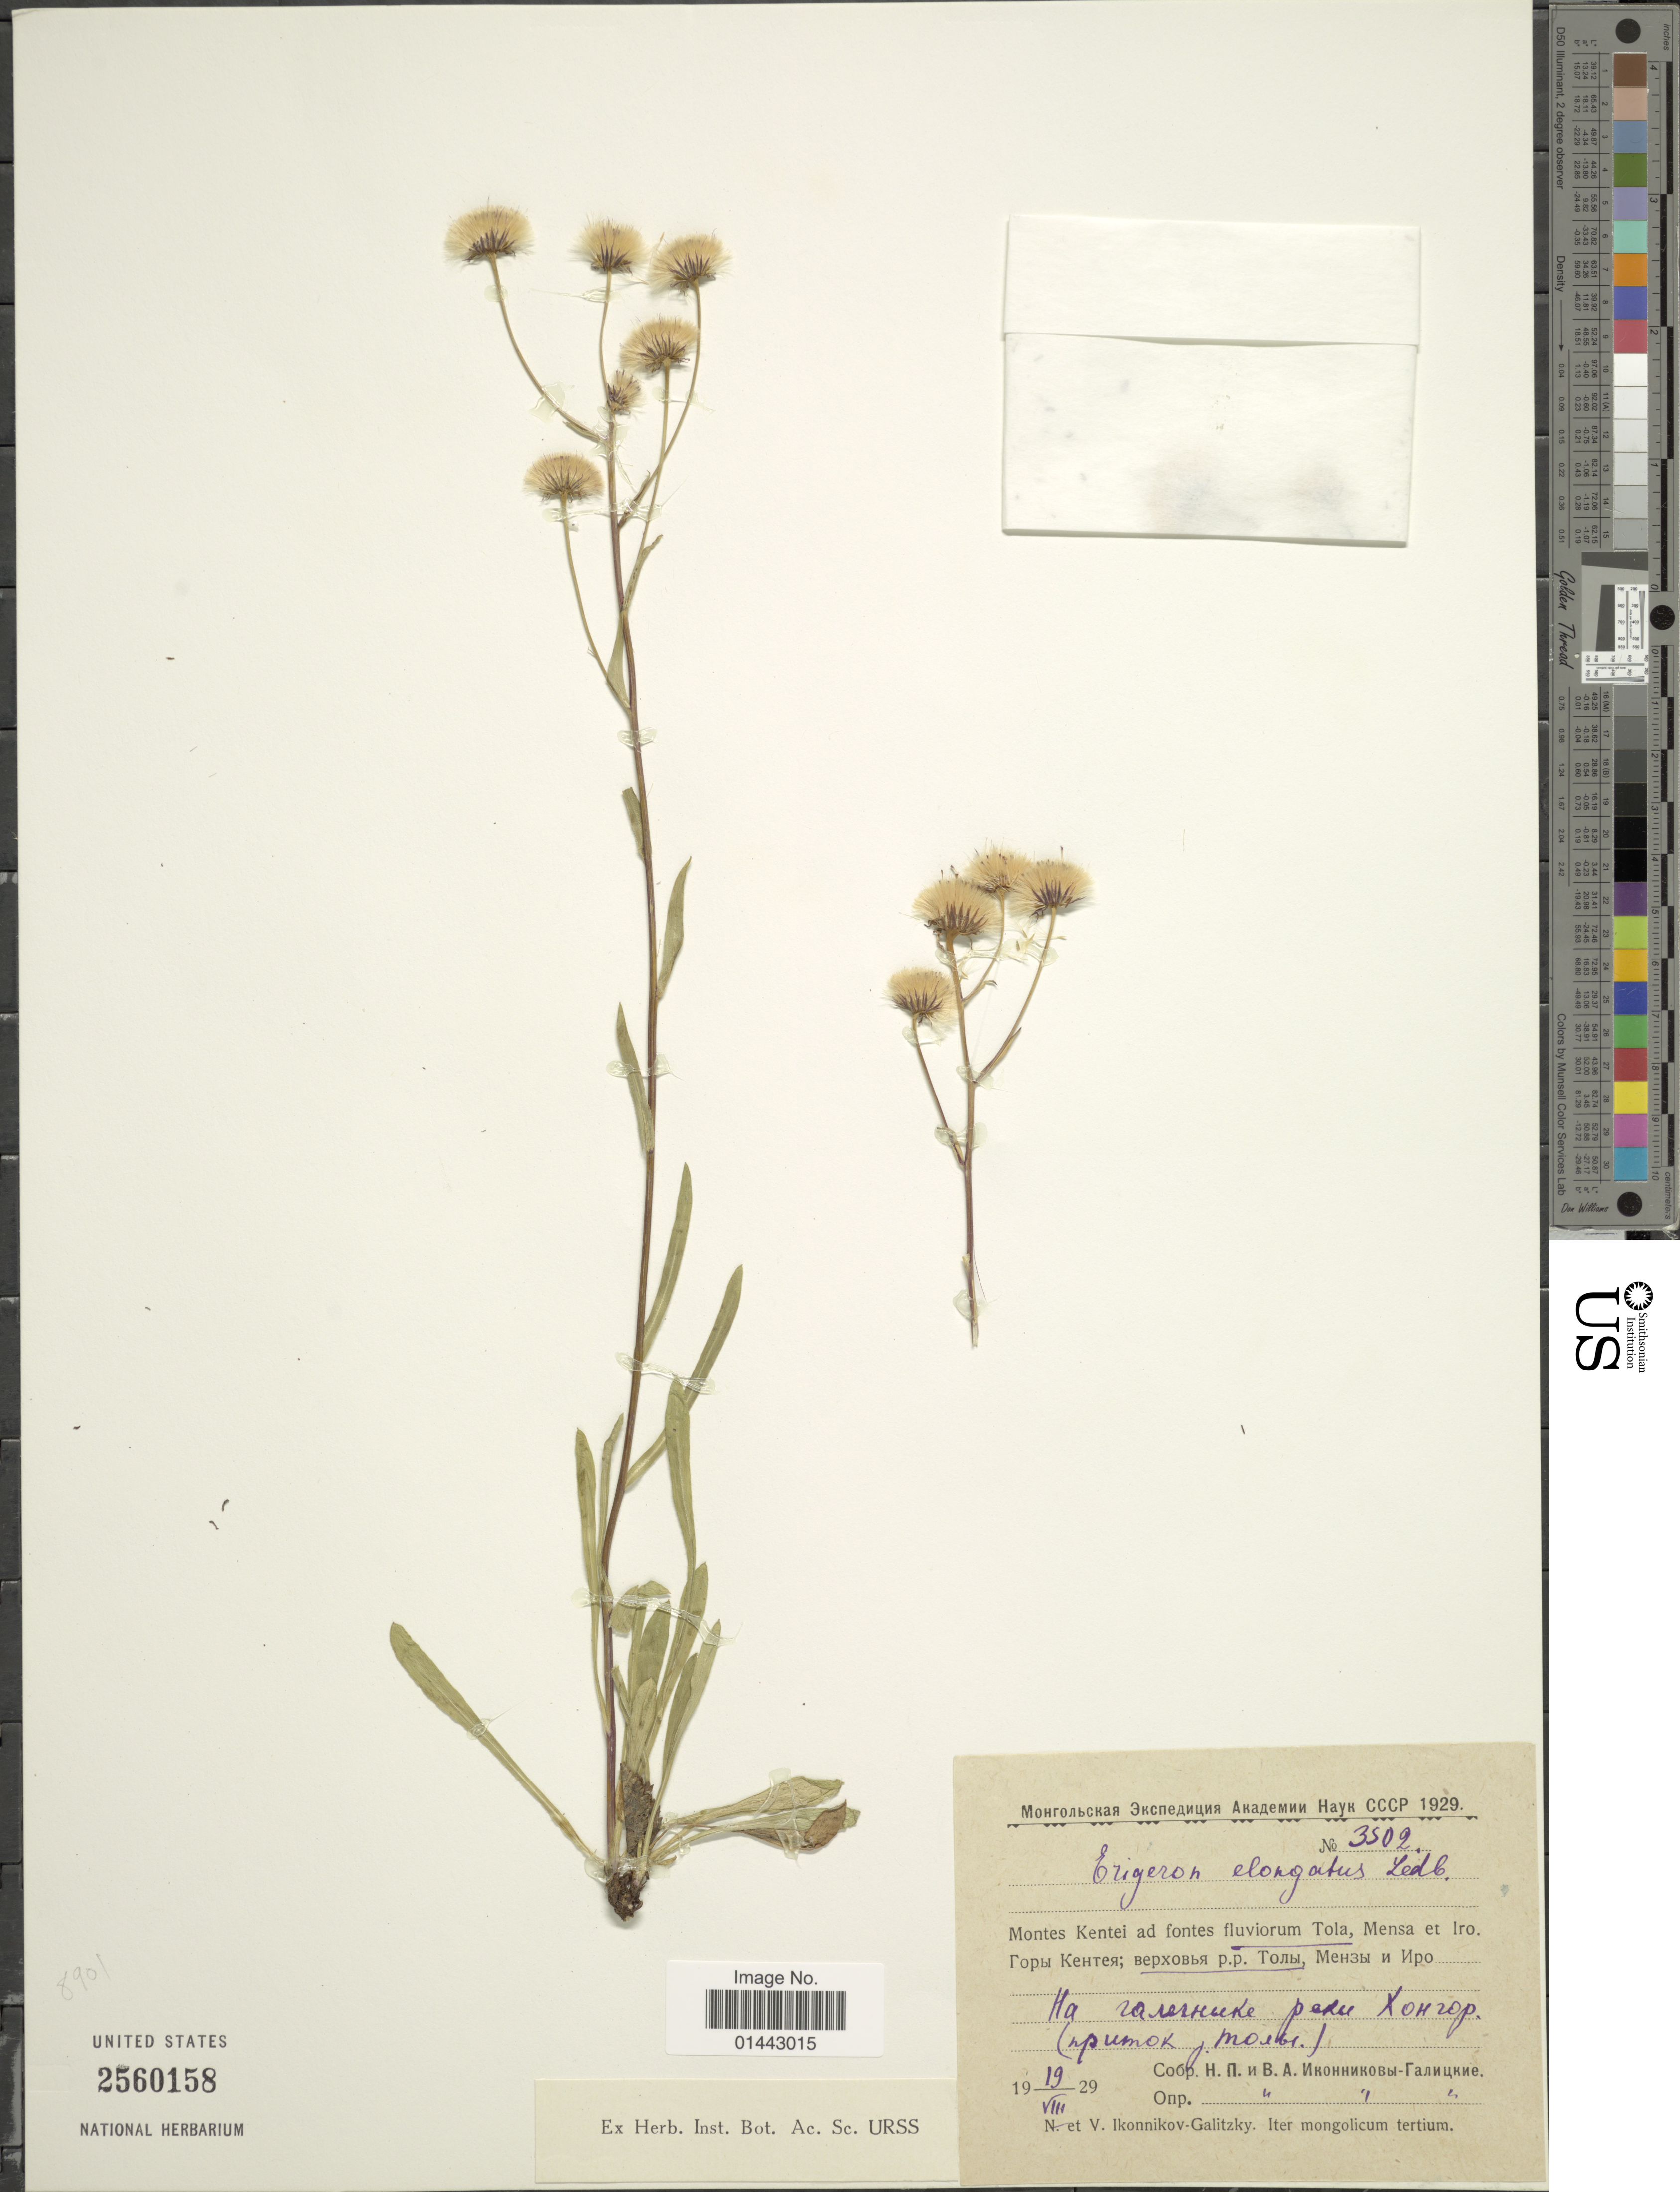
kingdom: Plantae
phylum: Tracheophyta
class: Magnoliopsida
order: Asterales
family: Asteraceae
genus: Erigeron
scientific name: Erigeron elongatus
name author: Ledeb.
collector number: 3502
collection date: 1929-08-19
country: Mongolia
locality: Montes Kentei ad fontes fluviorum Tola, Mensa et Iro.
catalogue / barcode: US 2560158